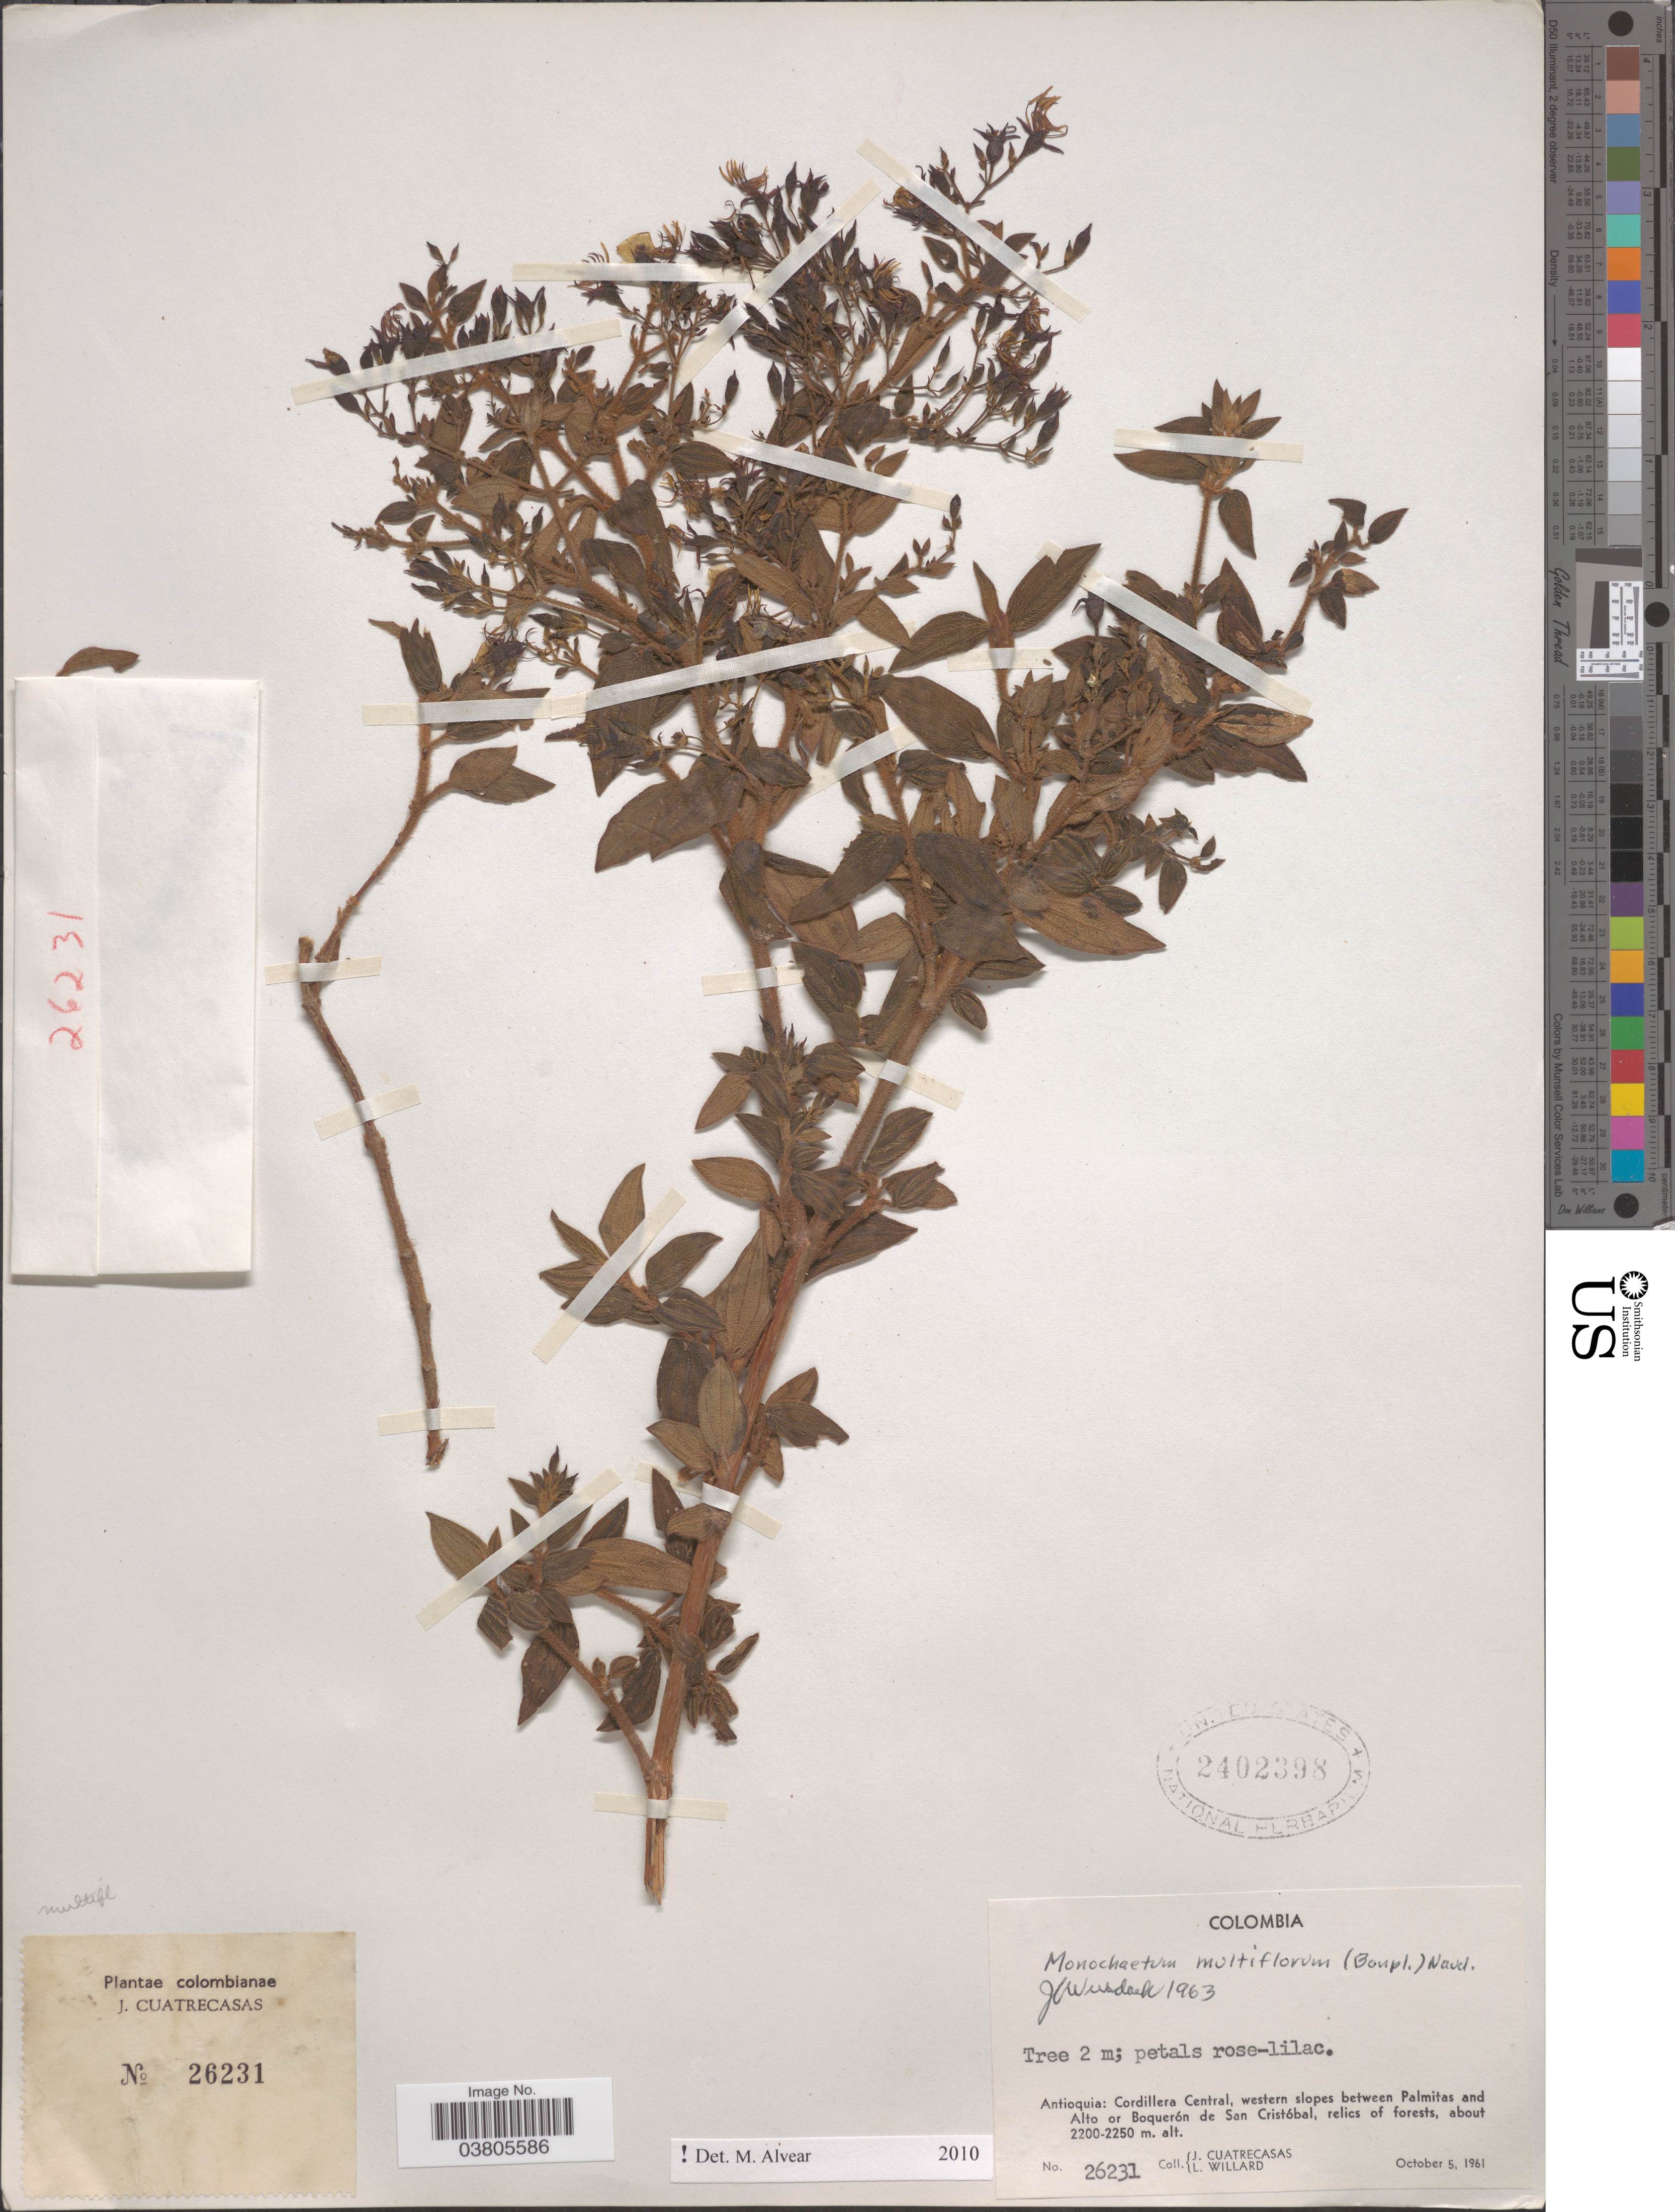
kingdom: Plantae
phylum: Tracheophyta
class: Magnoliopsida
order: Myrtales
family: Melastomataceae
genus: Monochaetum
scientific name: Monochaetum multiflorum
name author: (Bonpl.) Naudin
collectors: J. Cuatrecasas & L. Willard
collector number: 26231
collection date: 1961-10-05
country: Colombia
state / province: Antioquia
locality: Cordillera Central, western slopes between Palmitas and Alto or Boquerón de San Cristóbal, relics of forests.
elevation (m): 2200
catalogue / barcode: US 2402398